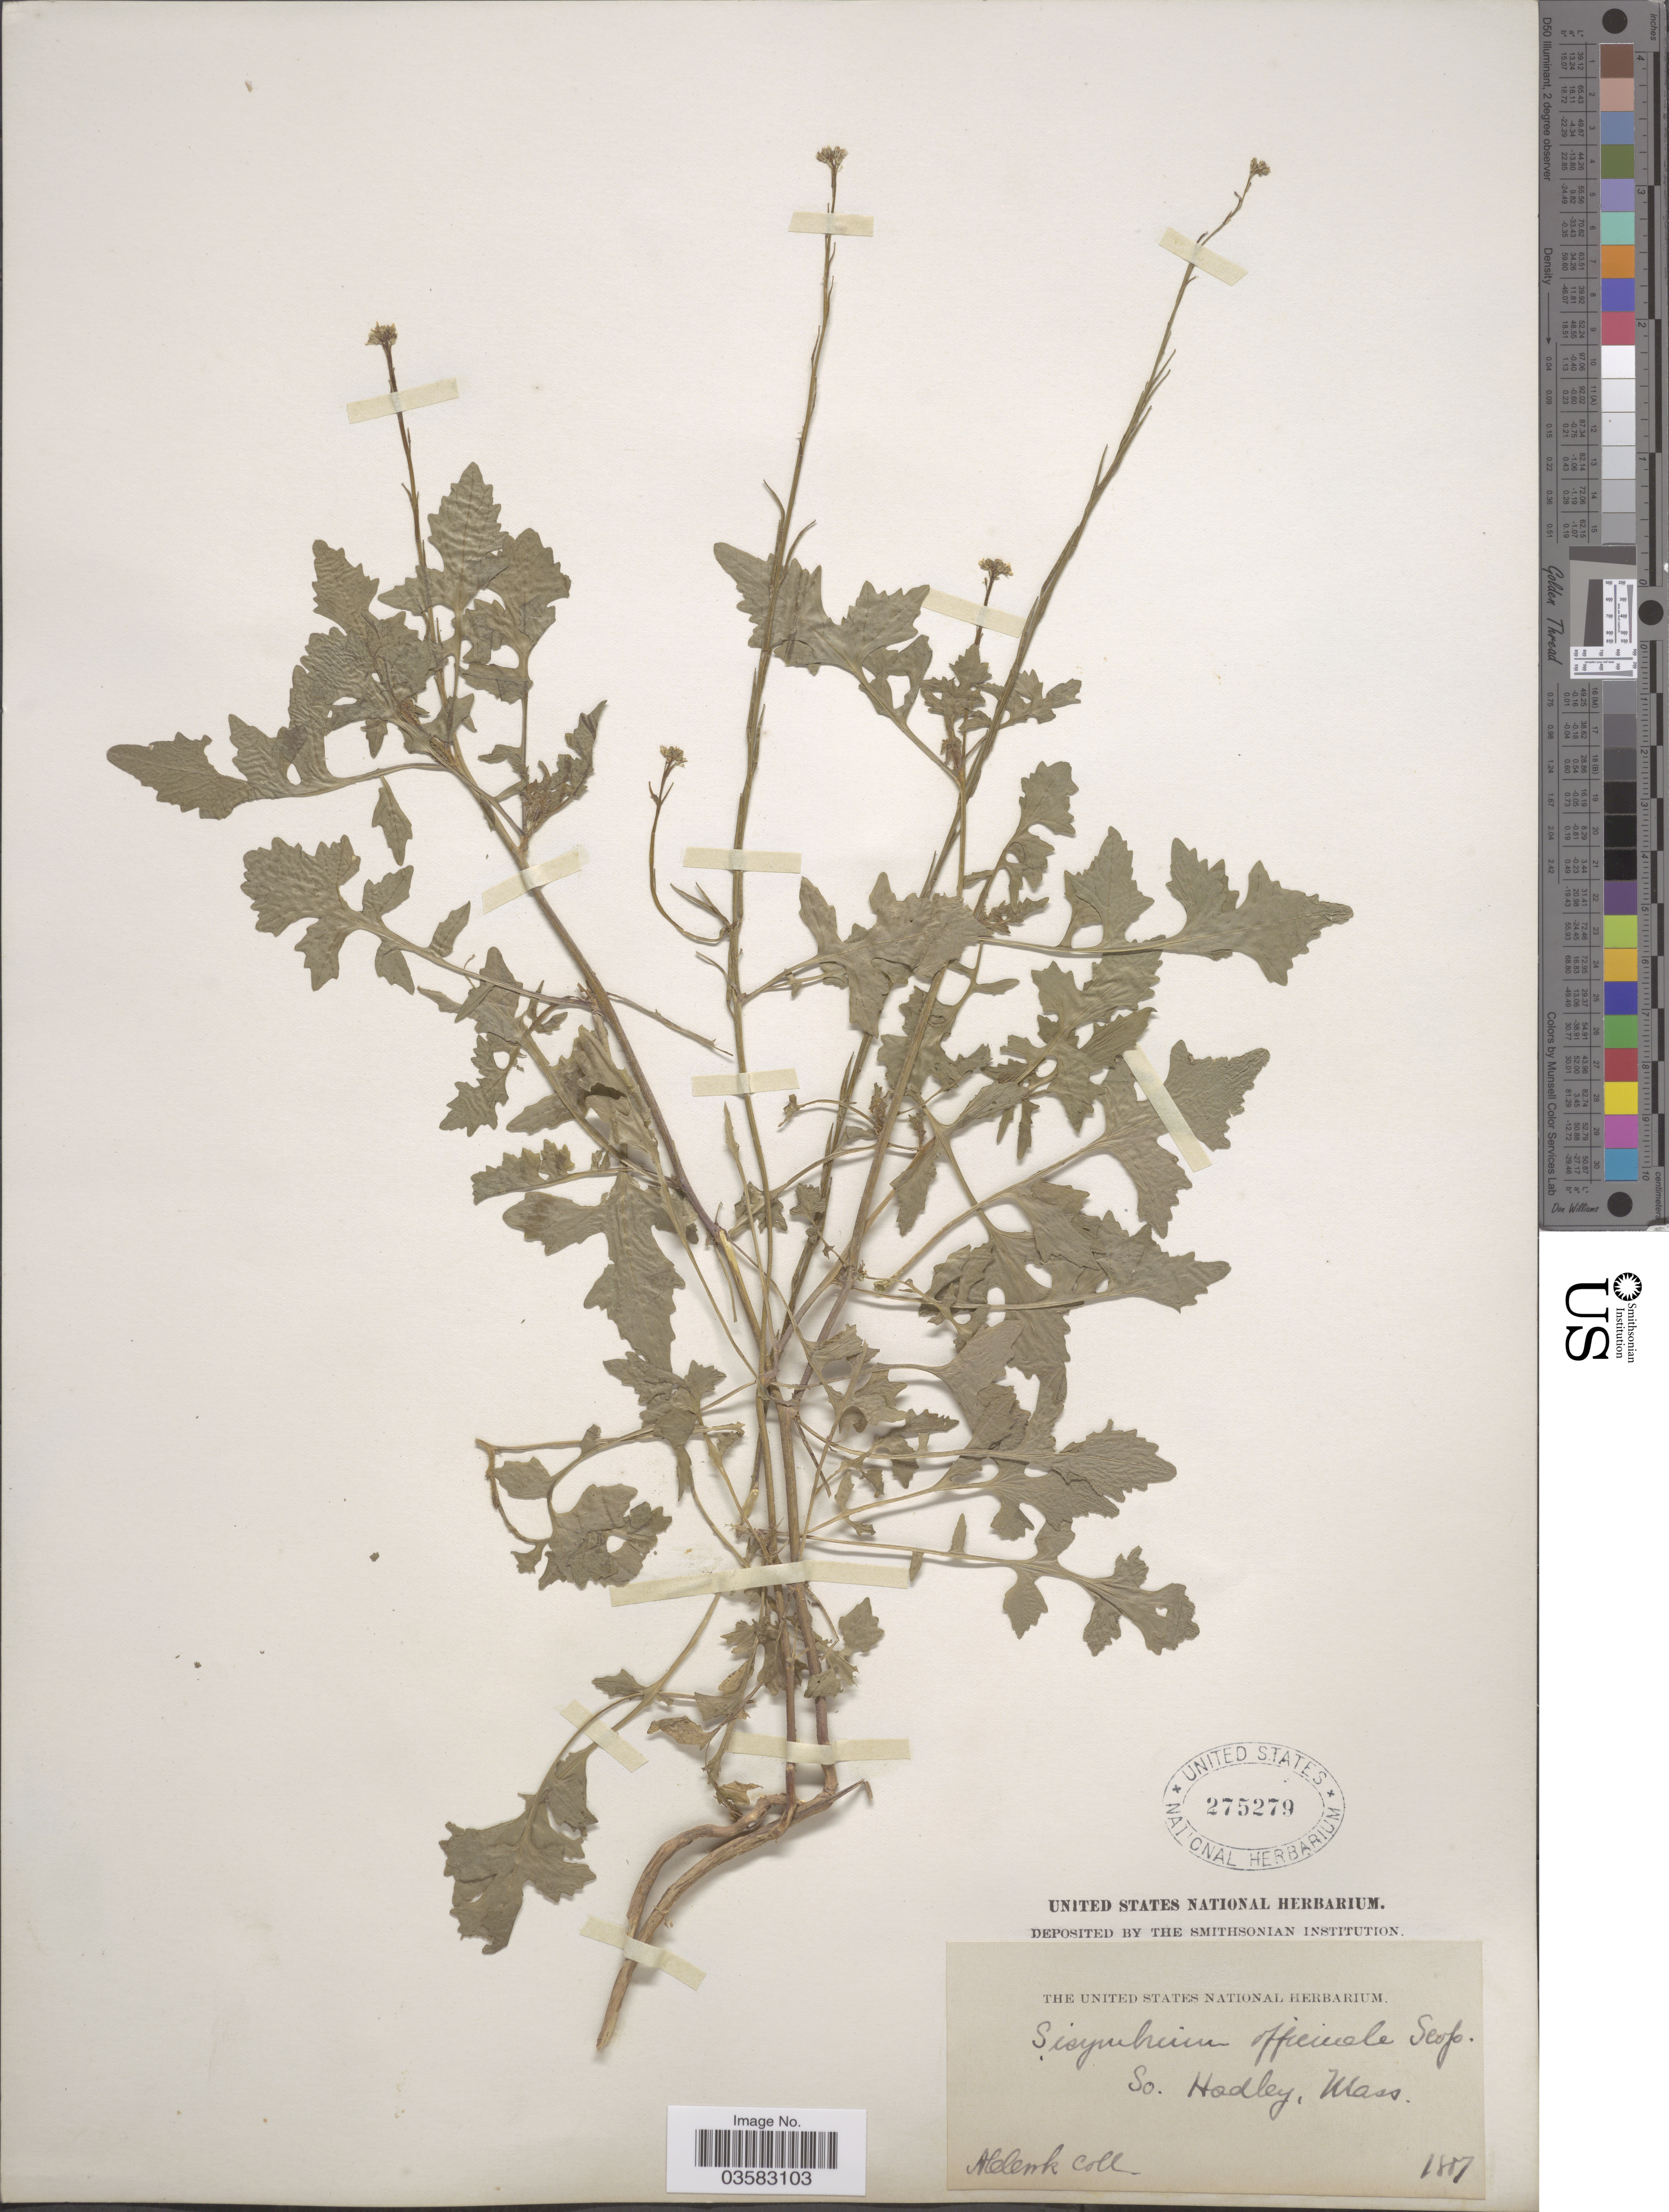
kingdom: Plantae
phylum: Tracheophyta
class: Magnoliopsida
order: Brassicales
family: Brassicaceae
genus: Sisymbrium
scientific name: Sisymbrium officinale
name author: (L.) Scop.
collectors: A. Cook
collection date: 1887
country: United States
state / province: Massachusetts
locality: So. Hadley.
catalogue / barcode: US 275279